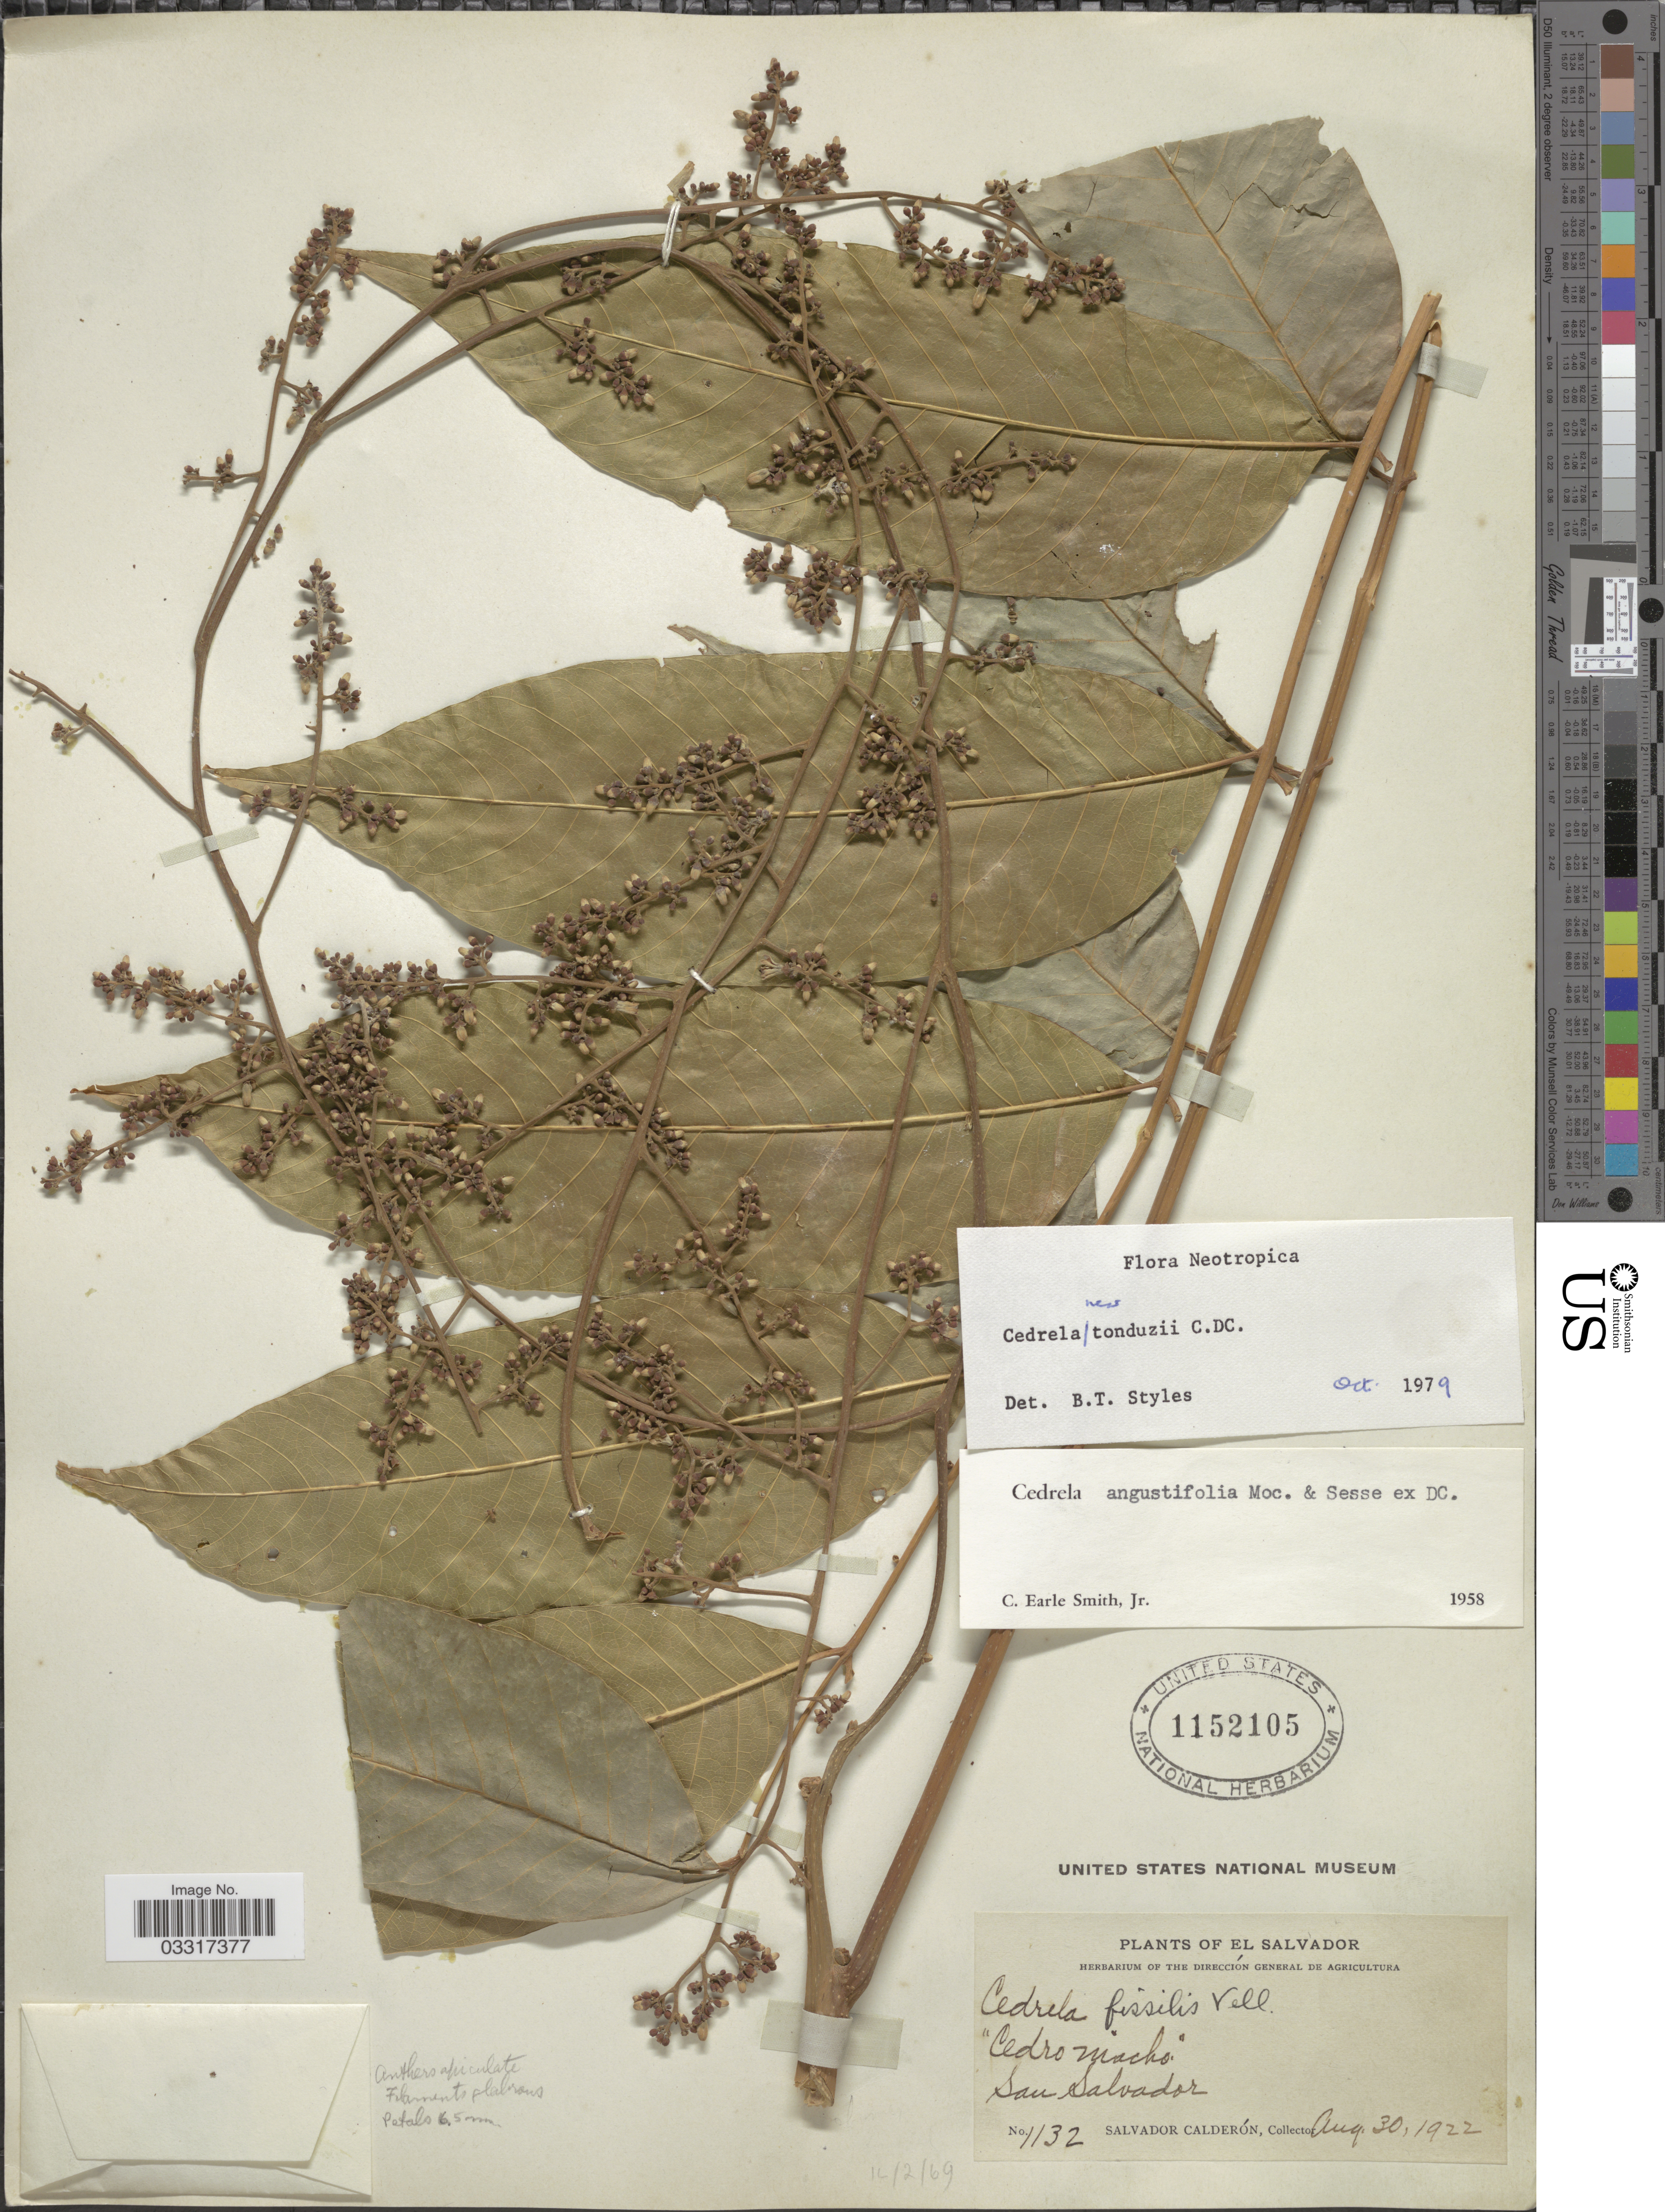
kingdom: Plantae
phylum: Tracheophyta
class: Magnoliopsida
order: Sapindales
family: Meliaceae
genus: Cedrela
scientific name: Cedrela tonduzii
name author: C. DC.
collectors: S. Calderón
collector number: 1132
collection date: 1922-08-30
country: El Salvador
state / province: San Salvador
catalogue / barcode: US 1152105